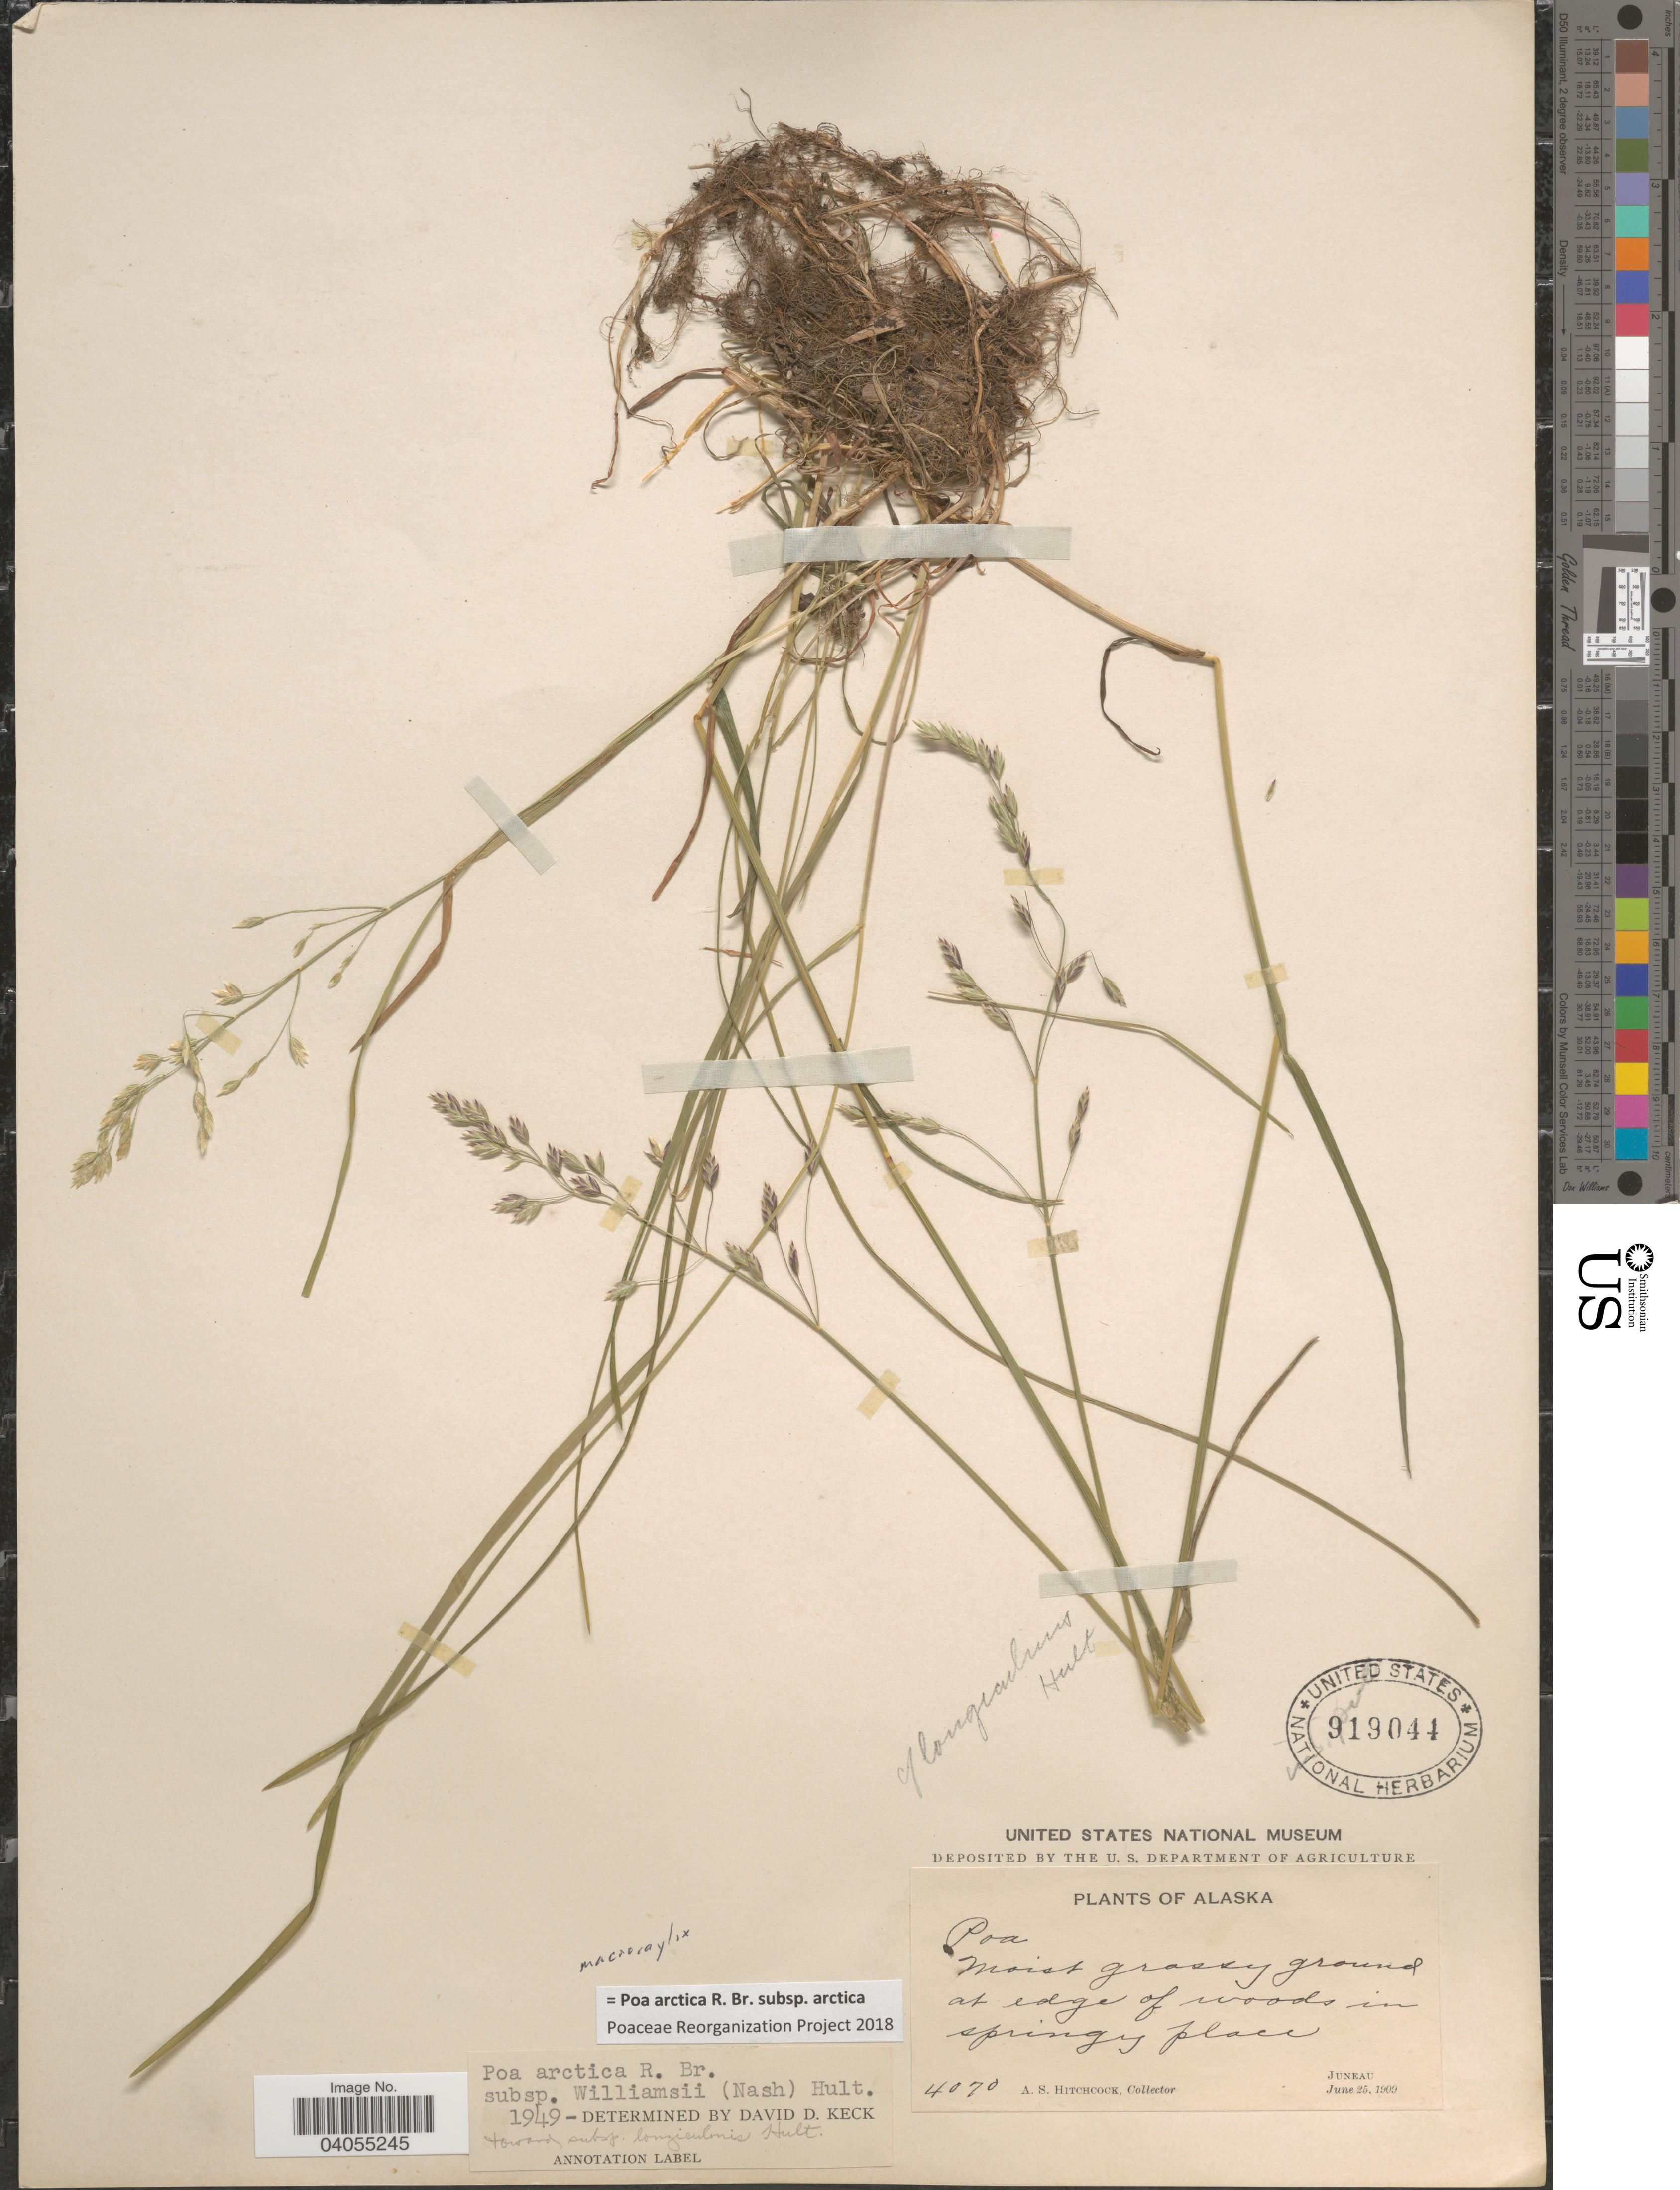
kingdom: Plantae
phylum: Tracheophyta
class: Liliopsida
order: Poales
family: Poaceae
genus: Poa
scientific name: Poa arctica subsp. arctica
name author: R. Br.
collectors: A. S. Hitchcock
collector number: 4070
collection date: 1909-06-25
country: United States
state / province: Alaska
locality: Moist grassy ground at edge of woods in springy place. Juneau.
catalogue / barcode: US 919044